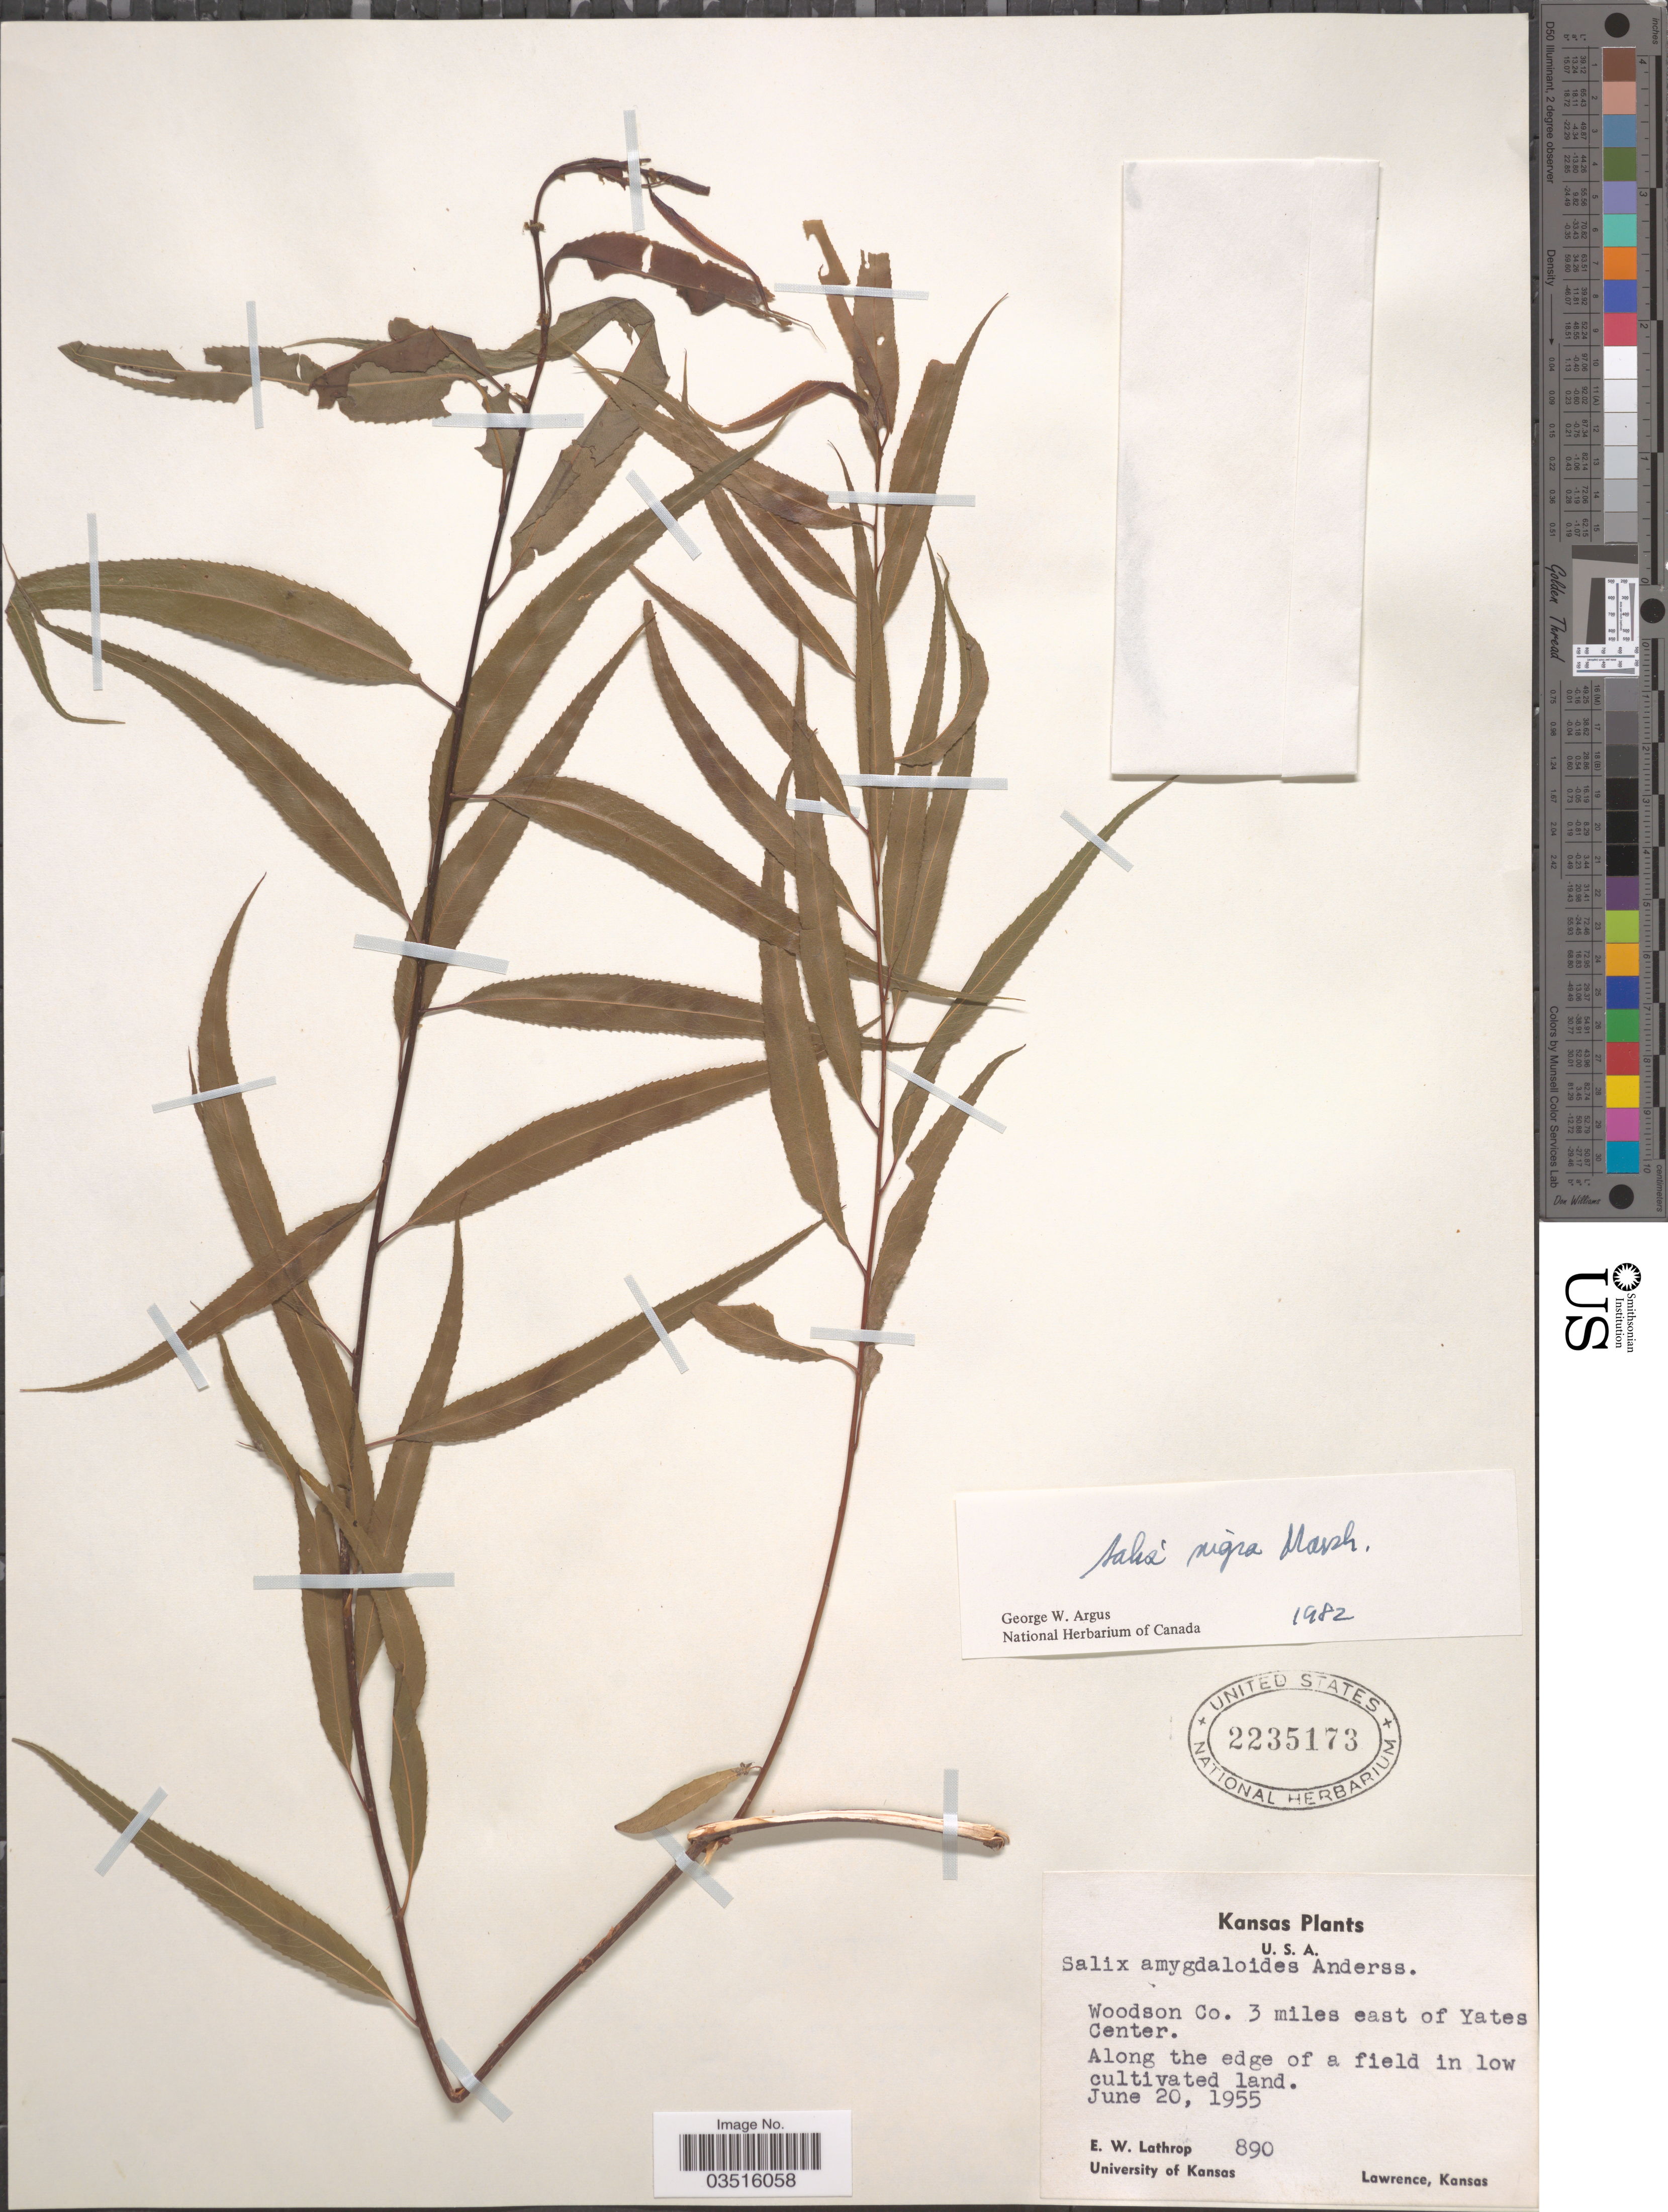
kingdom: Plantae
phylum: Tracheophyta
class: Magnoliopsida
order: Malpighiales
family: Salicaceae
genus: Salix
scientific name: Salix nigra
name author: Marshall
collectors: E. W. Lathrop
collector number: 890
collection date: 1955-06-20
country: United States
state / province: Kansas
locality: Woodson Co. 3 miles east of Yates Center. Along the edge of a field in low cultivated land.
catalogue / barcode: US 2235173